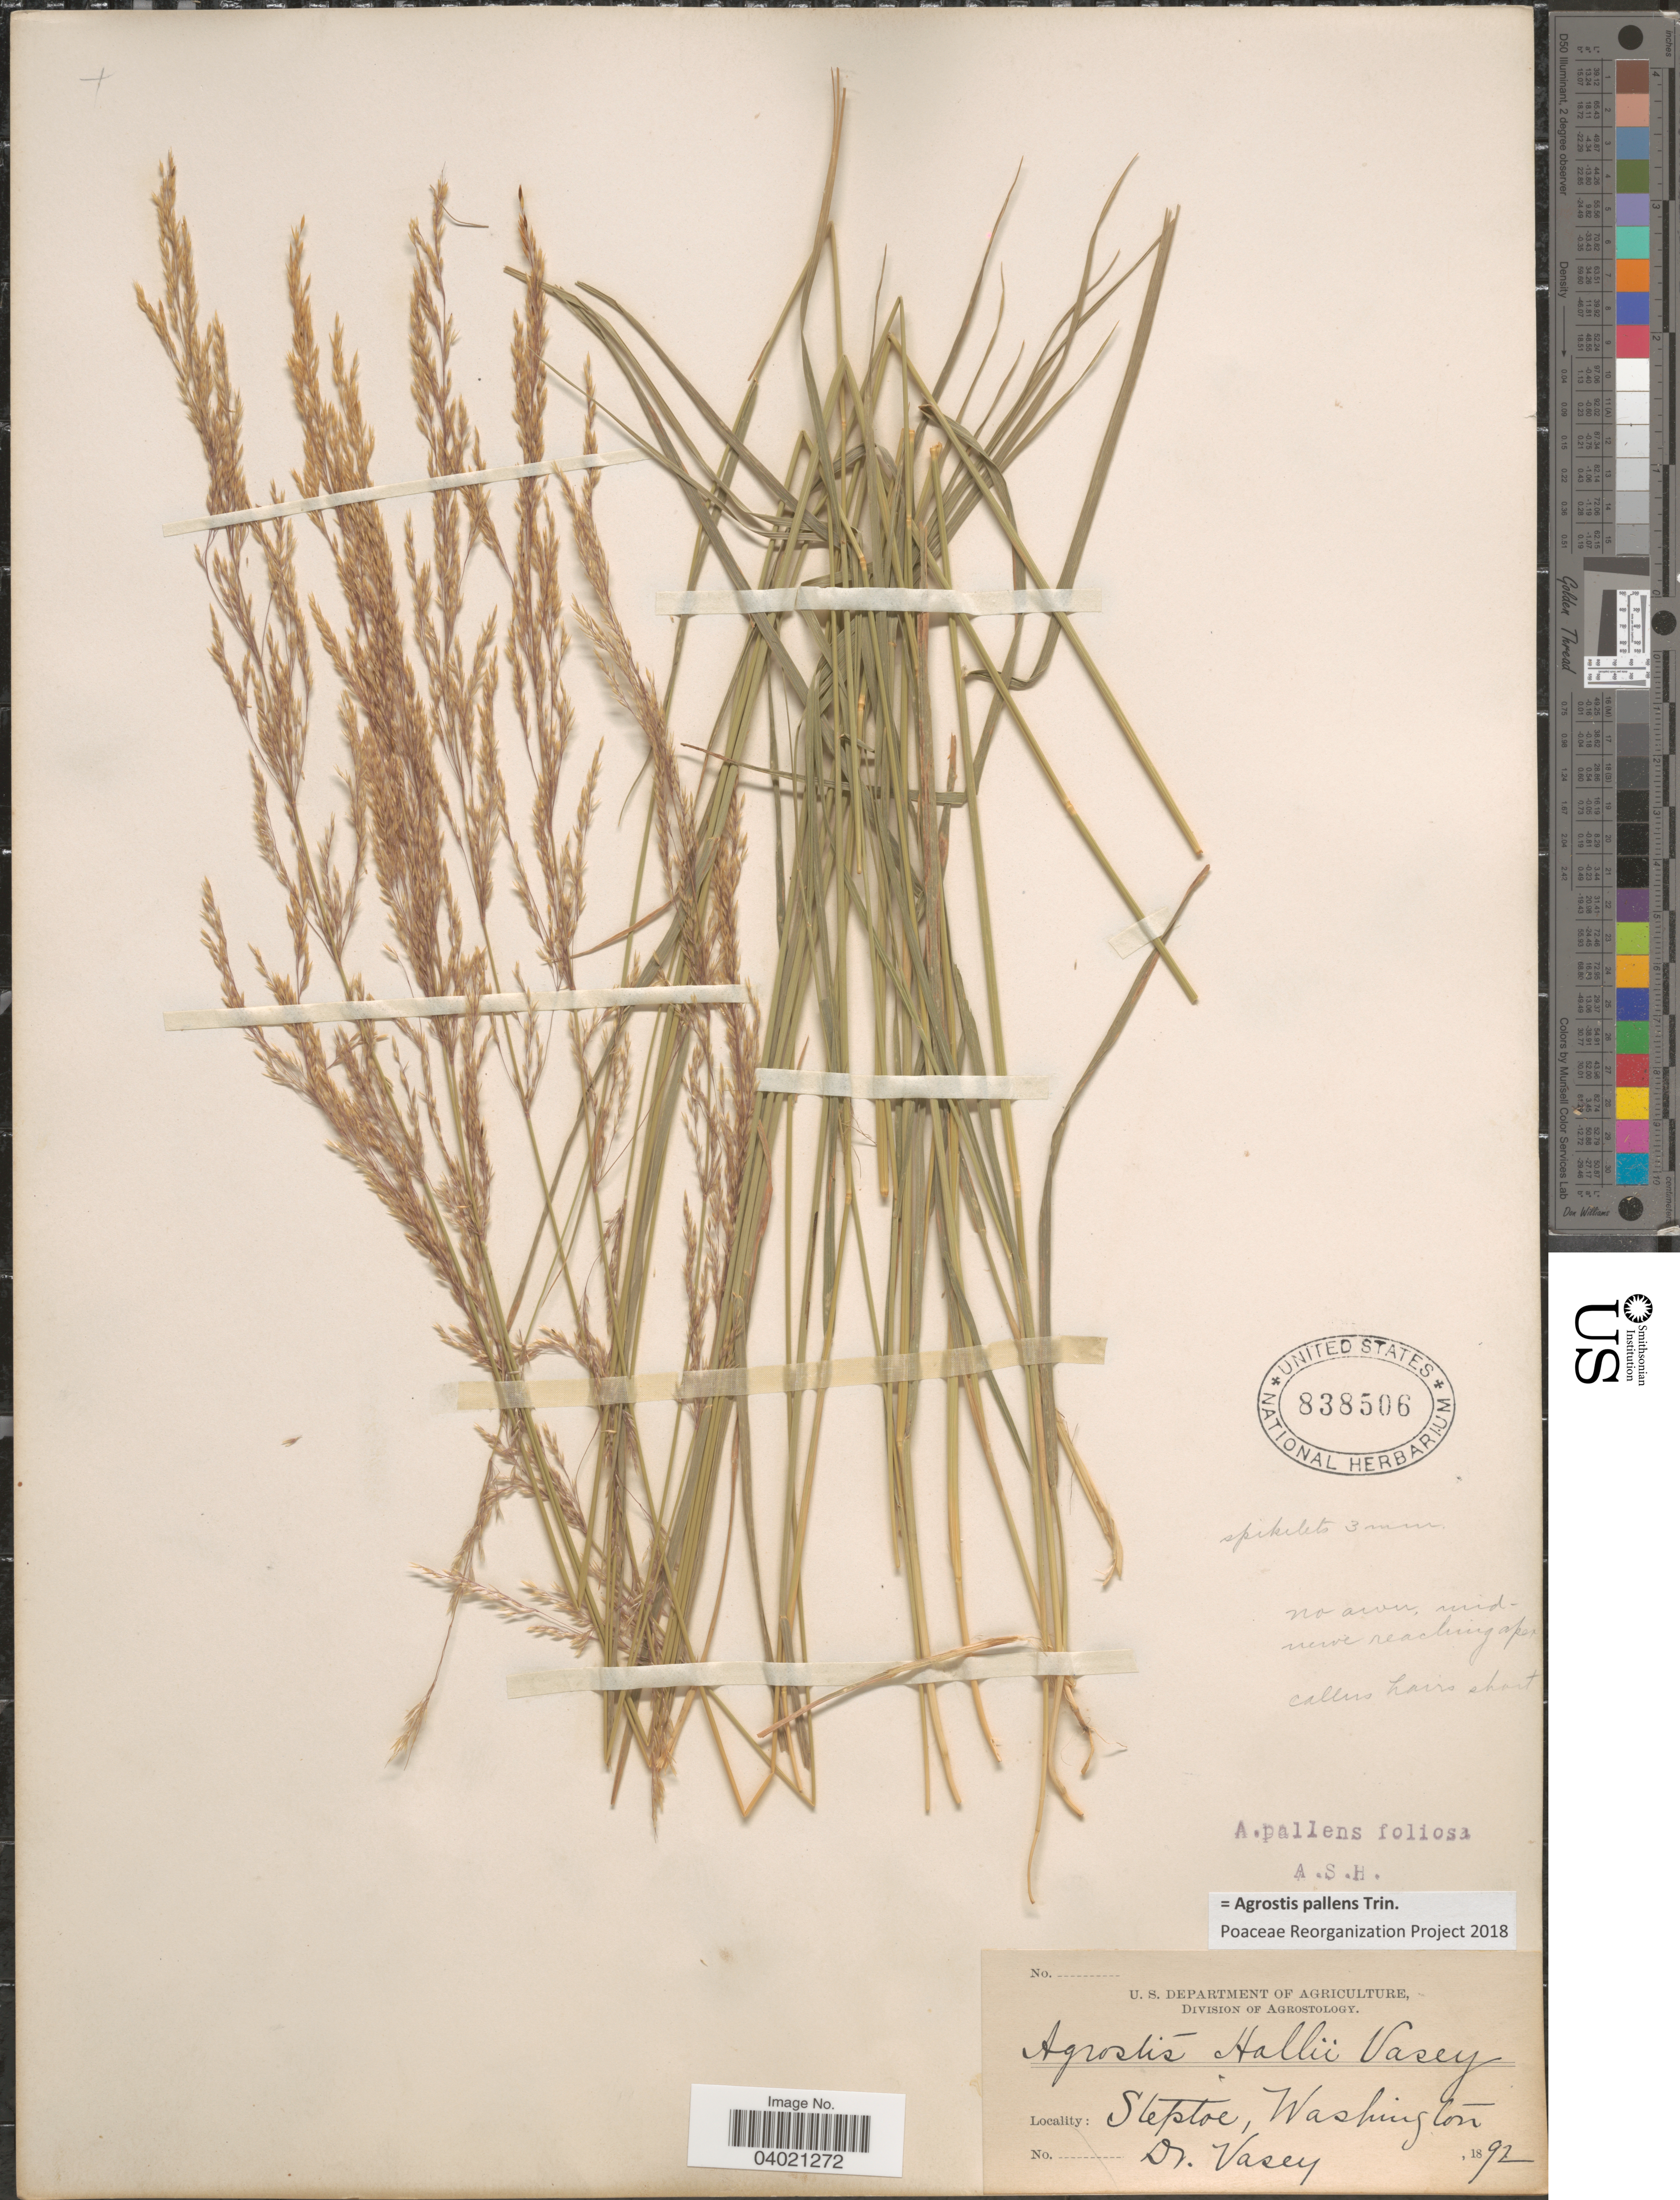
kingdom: Plantae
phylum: Tracheophyta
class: Liliopsida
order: Poales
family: Poaceae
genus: Agrostis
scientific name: Agrostis pallens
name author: Trin.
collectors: Vasey, --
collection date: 1892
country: United States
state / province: Washington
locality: Steptoe.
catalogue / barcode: US 838506